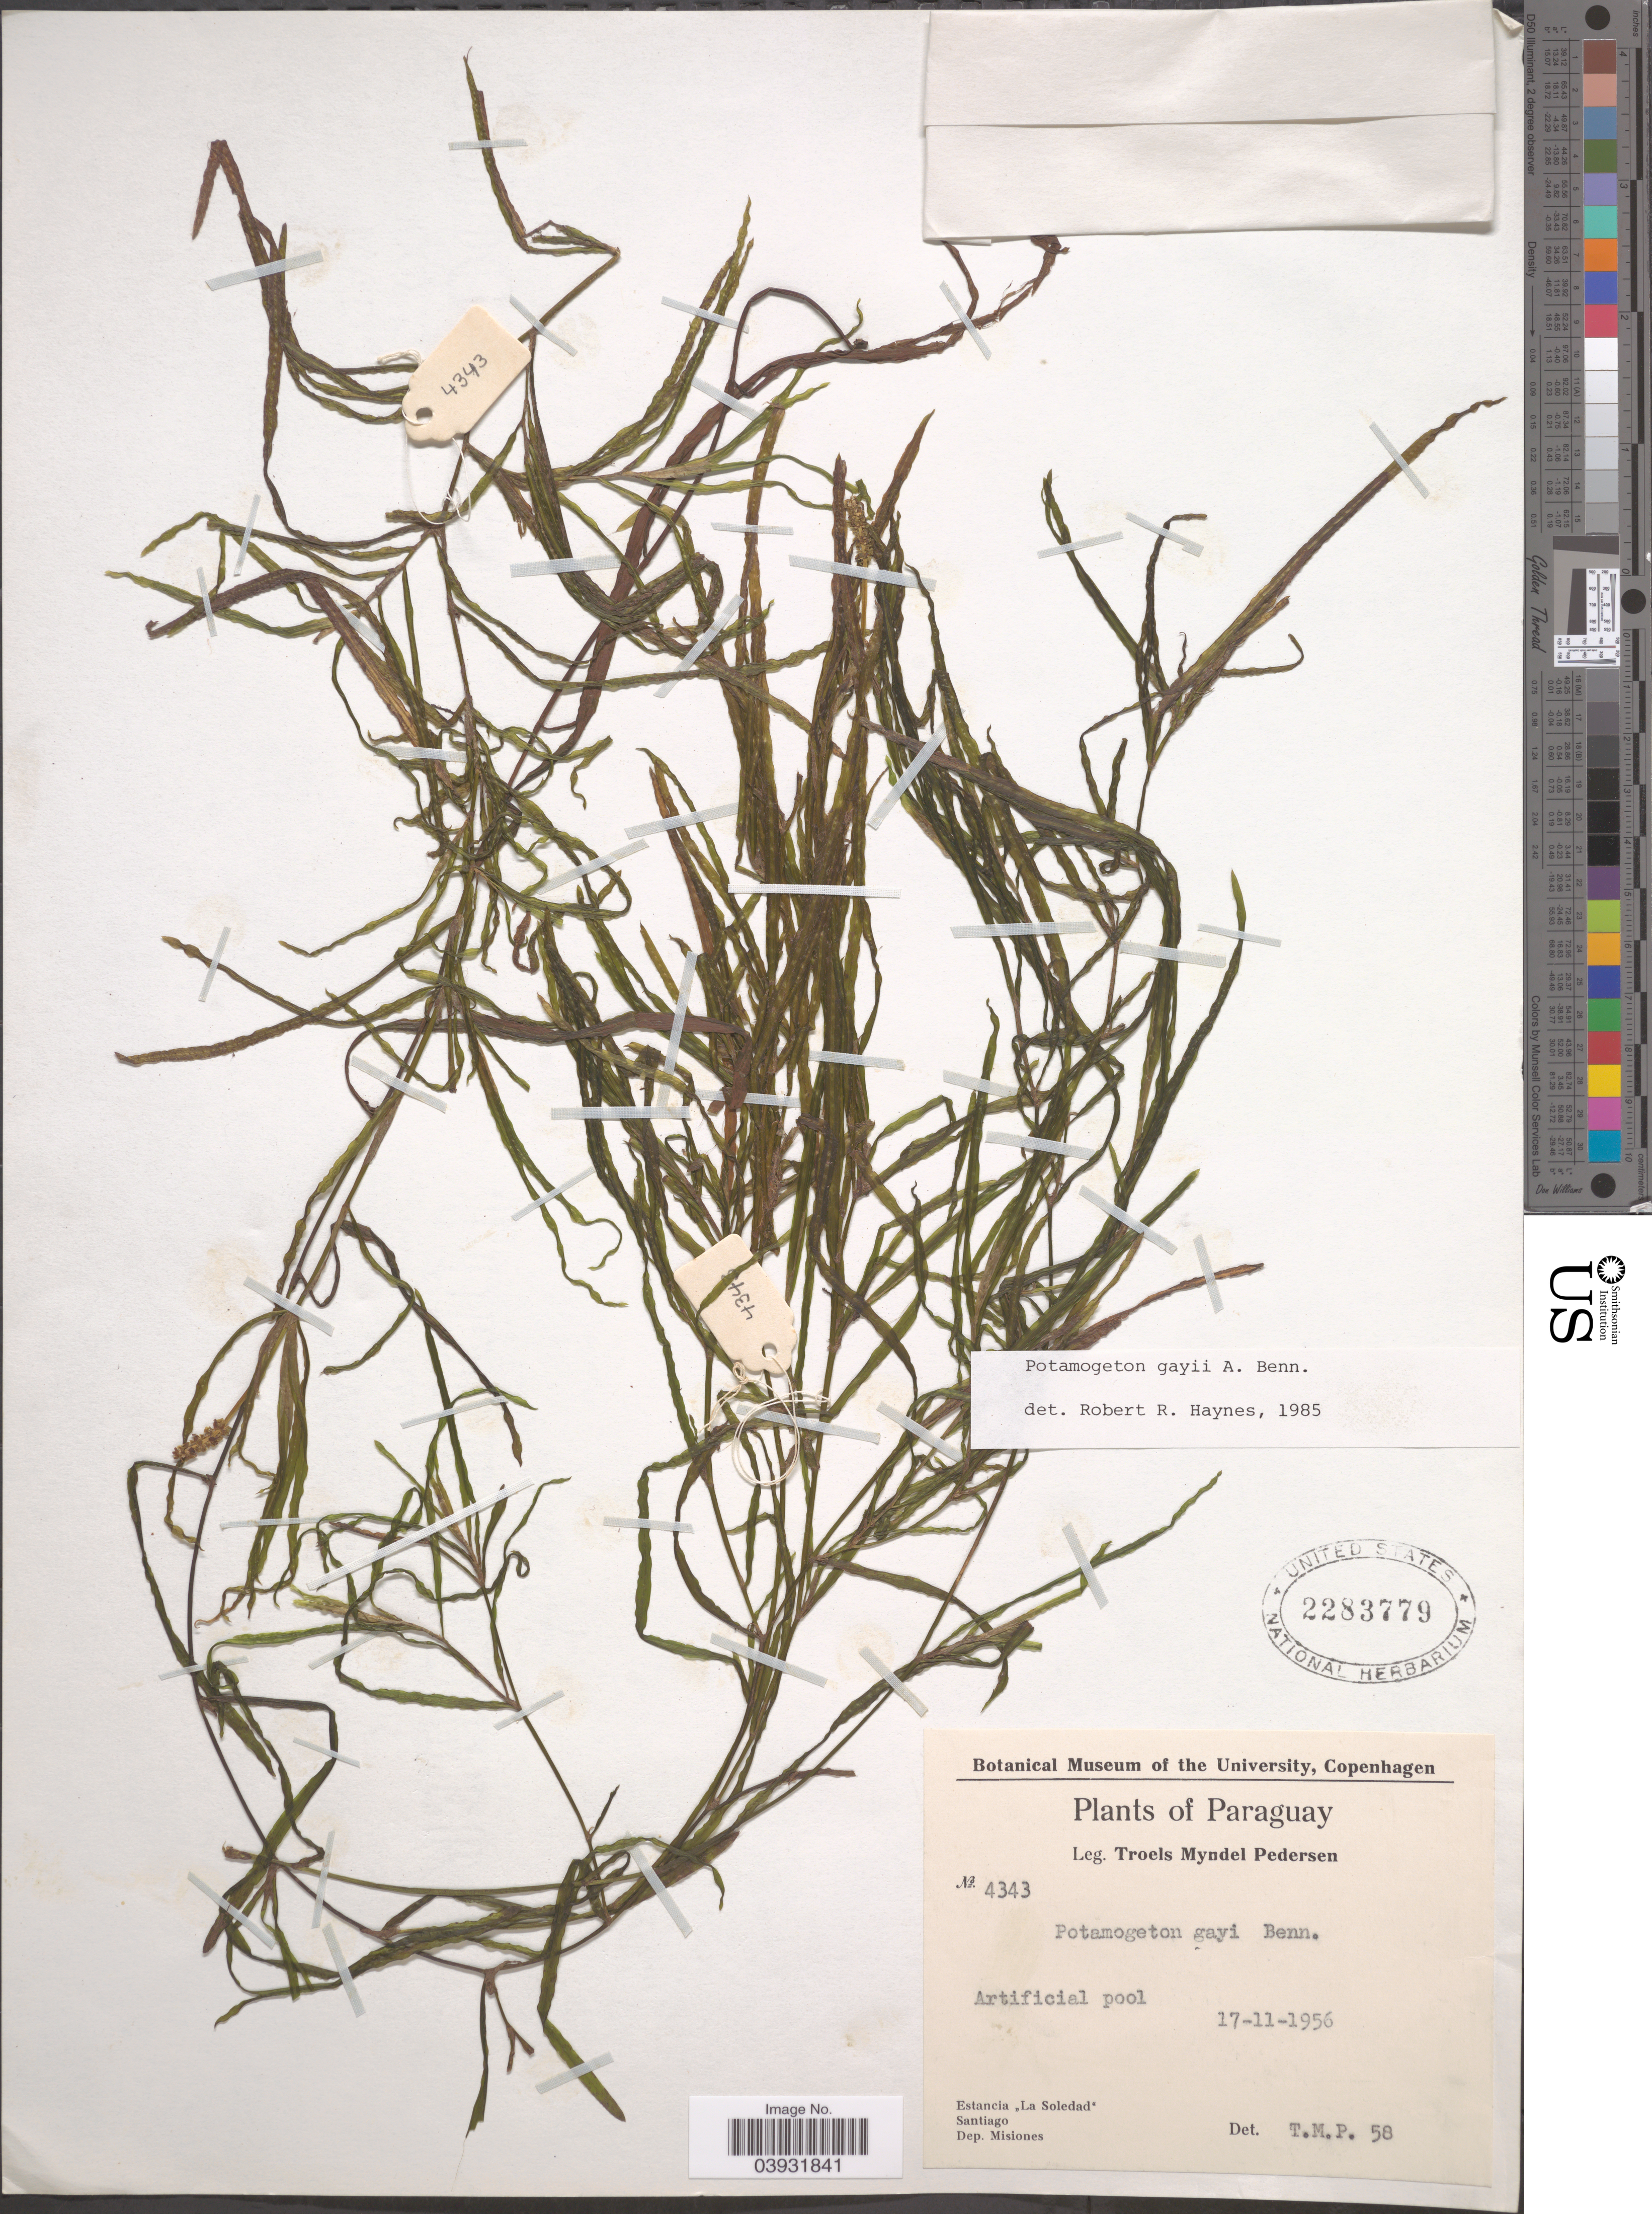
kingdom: Plantae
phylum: Tracheophyta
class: Liliopsida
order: Alismatales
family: Potamogetonaceae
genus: Potamogeton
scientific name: Potamogeton gayi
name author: A. Benn.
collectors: T. Pederson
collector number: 4343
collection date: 1956-11-17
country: Paraguay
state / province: Misiones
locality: Estancia ,,La Soledad'. Santiago, Dep. Misiones.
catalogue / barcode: US 2283779